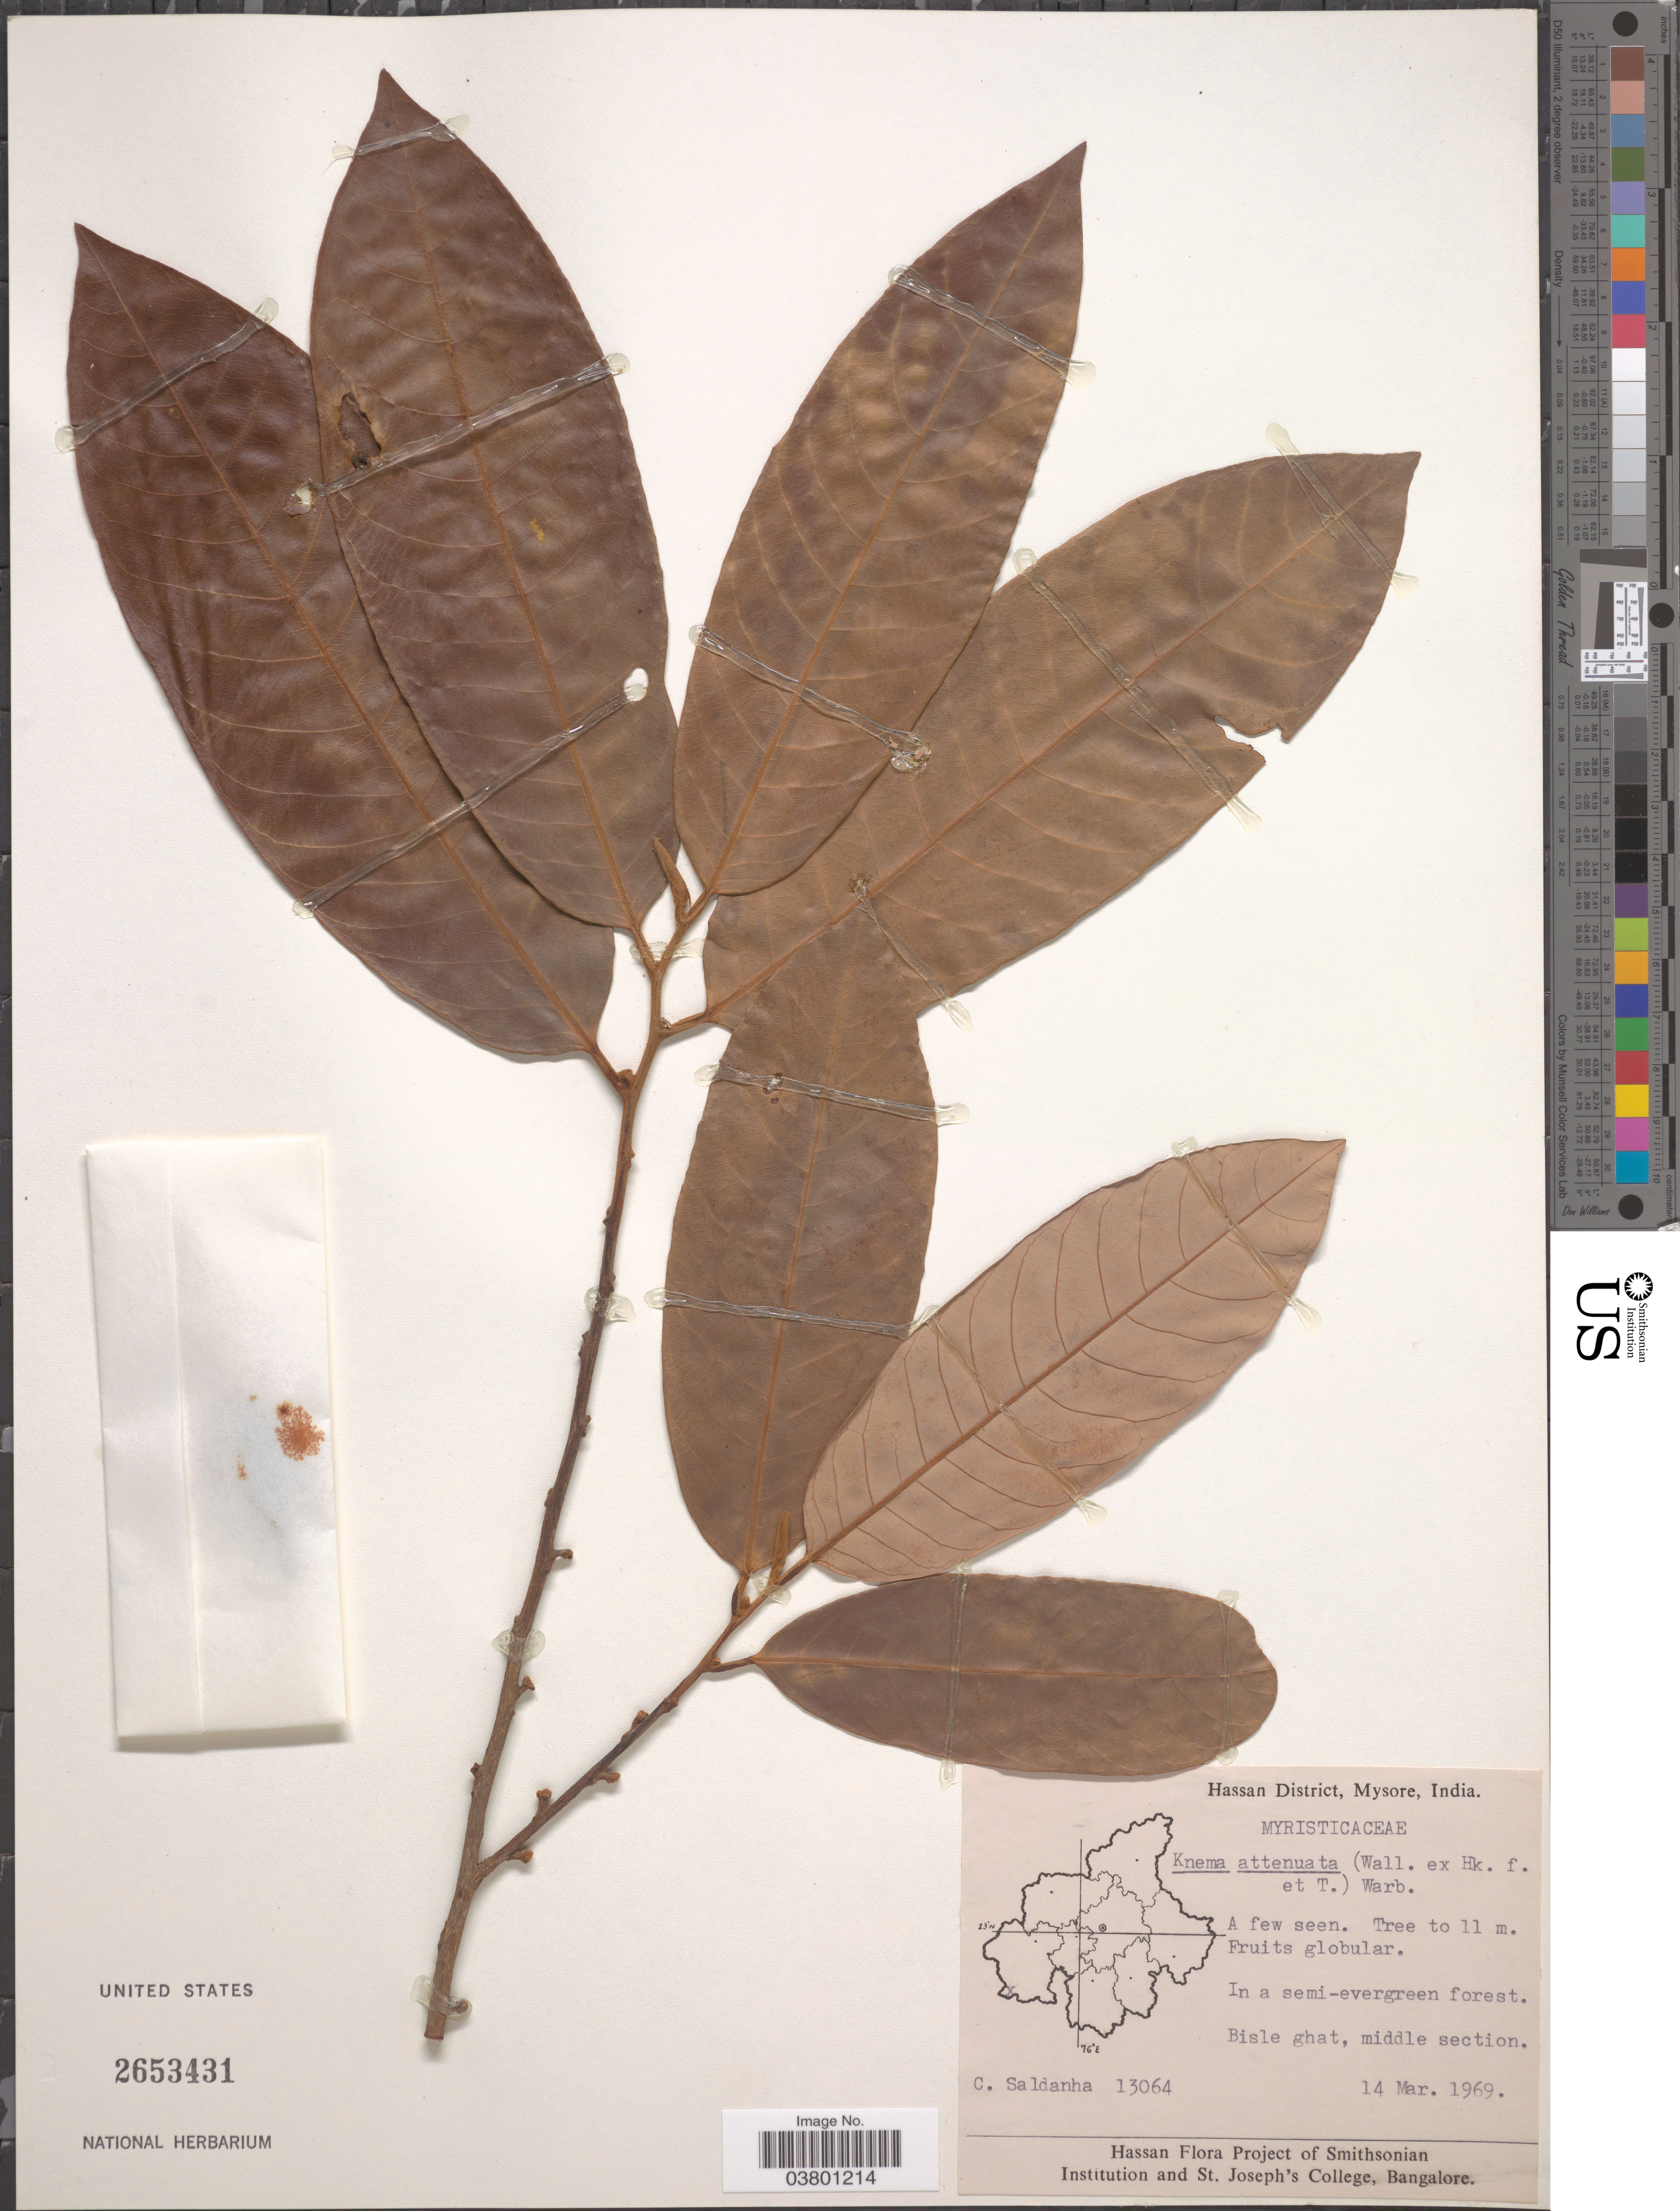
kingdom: Plantae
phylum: Tracheophyta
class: Magnoliopsida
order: Magnoliales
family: Myristicaceae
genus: Knema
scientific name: Knema attenuata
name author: (Warb. ex Hook. f. & Thomson) Warb.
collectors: C. Saldanha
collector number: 13064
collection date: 1969-03-14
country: India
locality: Hassan District, Mysore. Bisle ghat, middle section.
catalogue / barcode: US 2653431